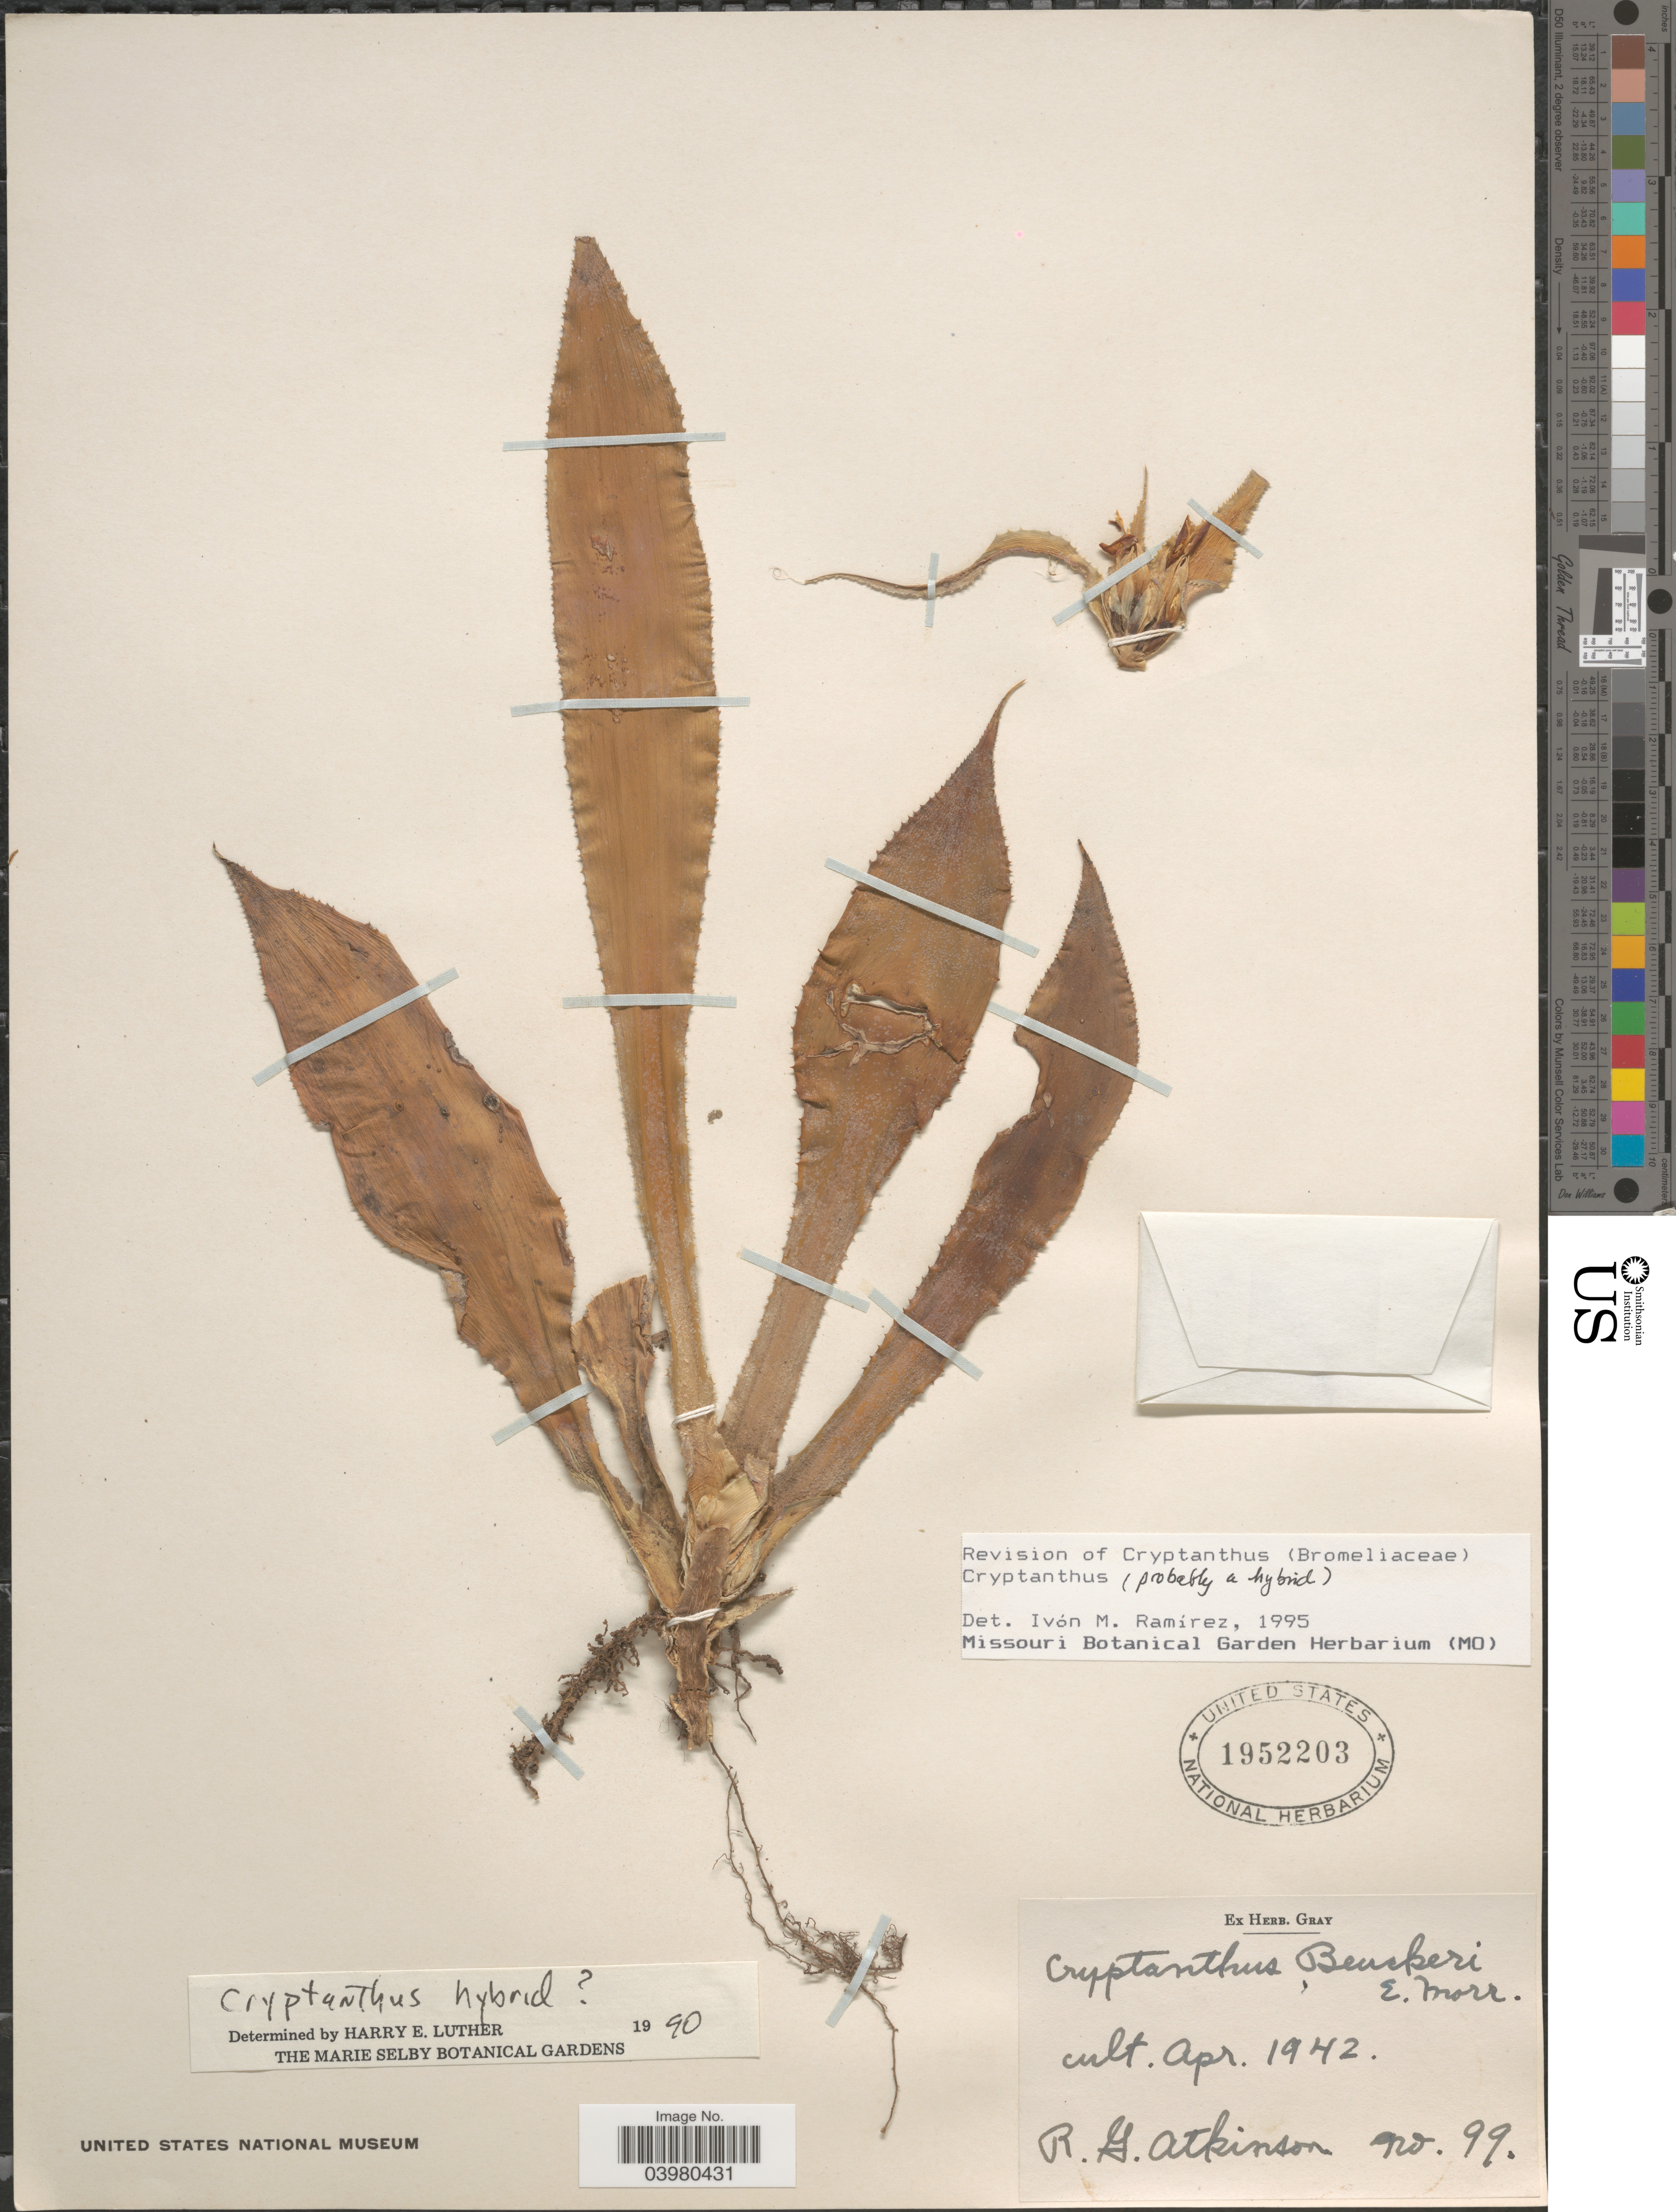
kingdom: Plantae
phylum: Tracheophyta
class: Liliopsida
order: Poales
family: Bromeliaceae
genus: Cryptanthus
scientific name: Cryptanthus beuckeri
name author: É. Morren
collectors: R. Atkinson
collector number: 99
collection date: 1942-04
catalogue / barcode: US 1952203